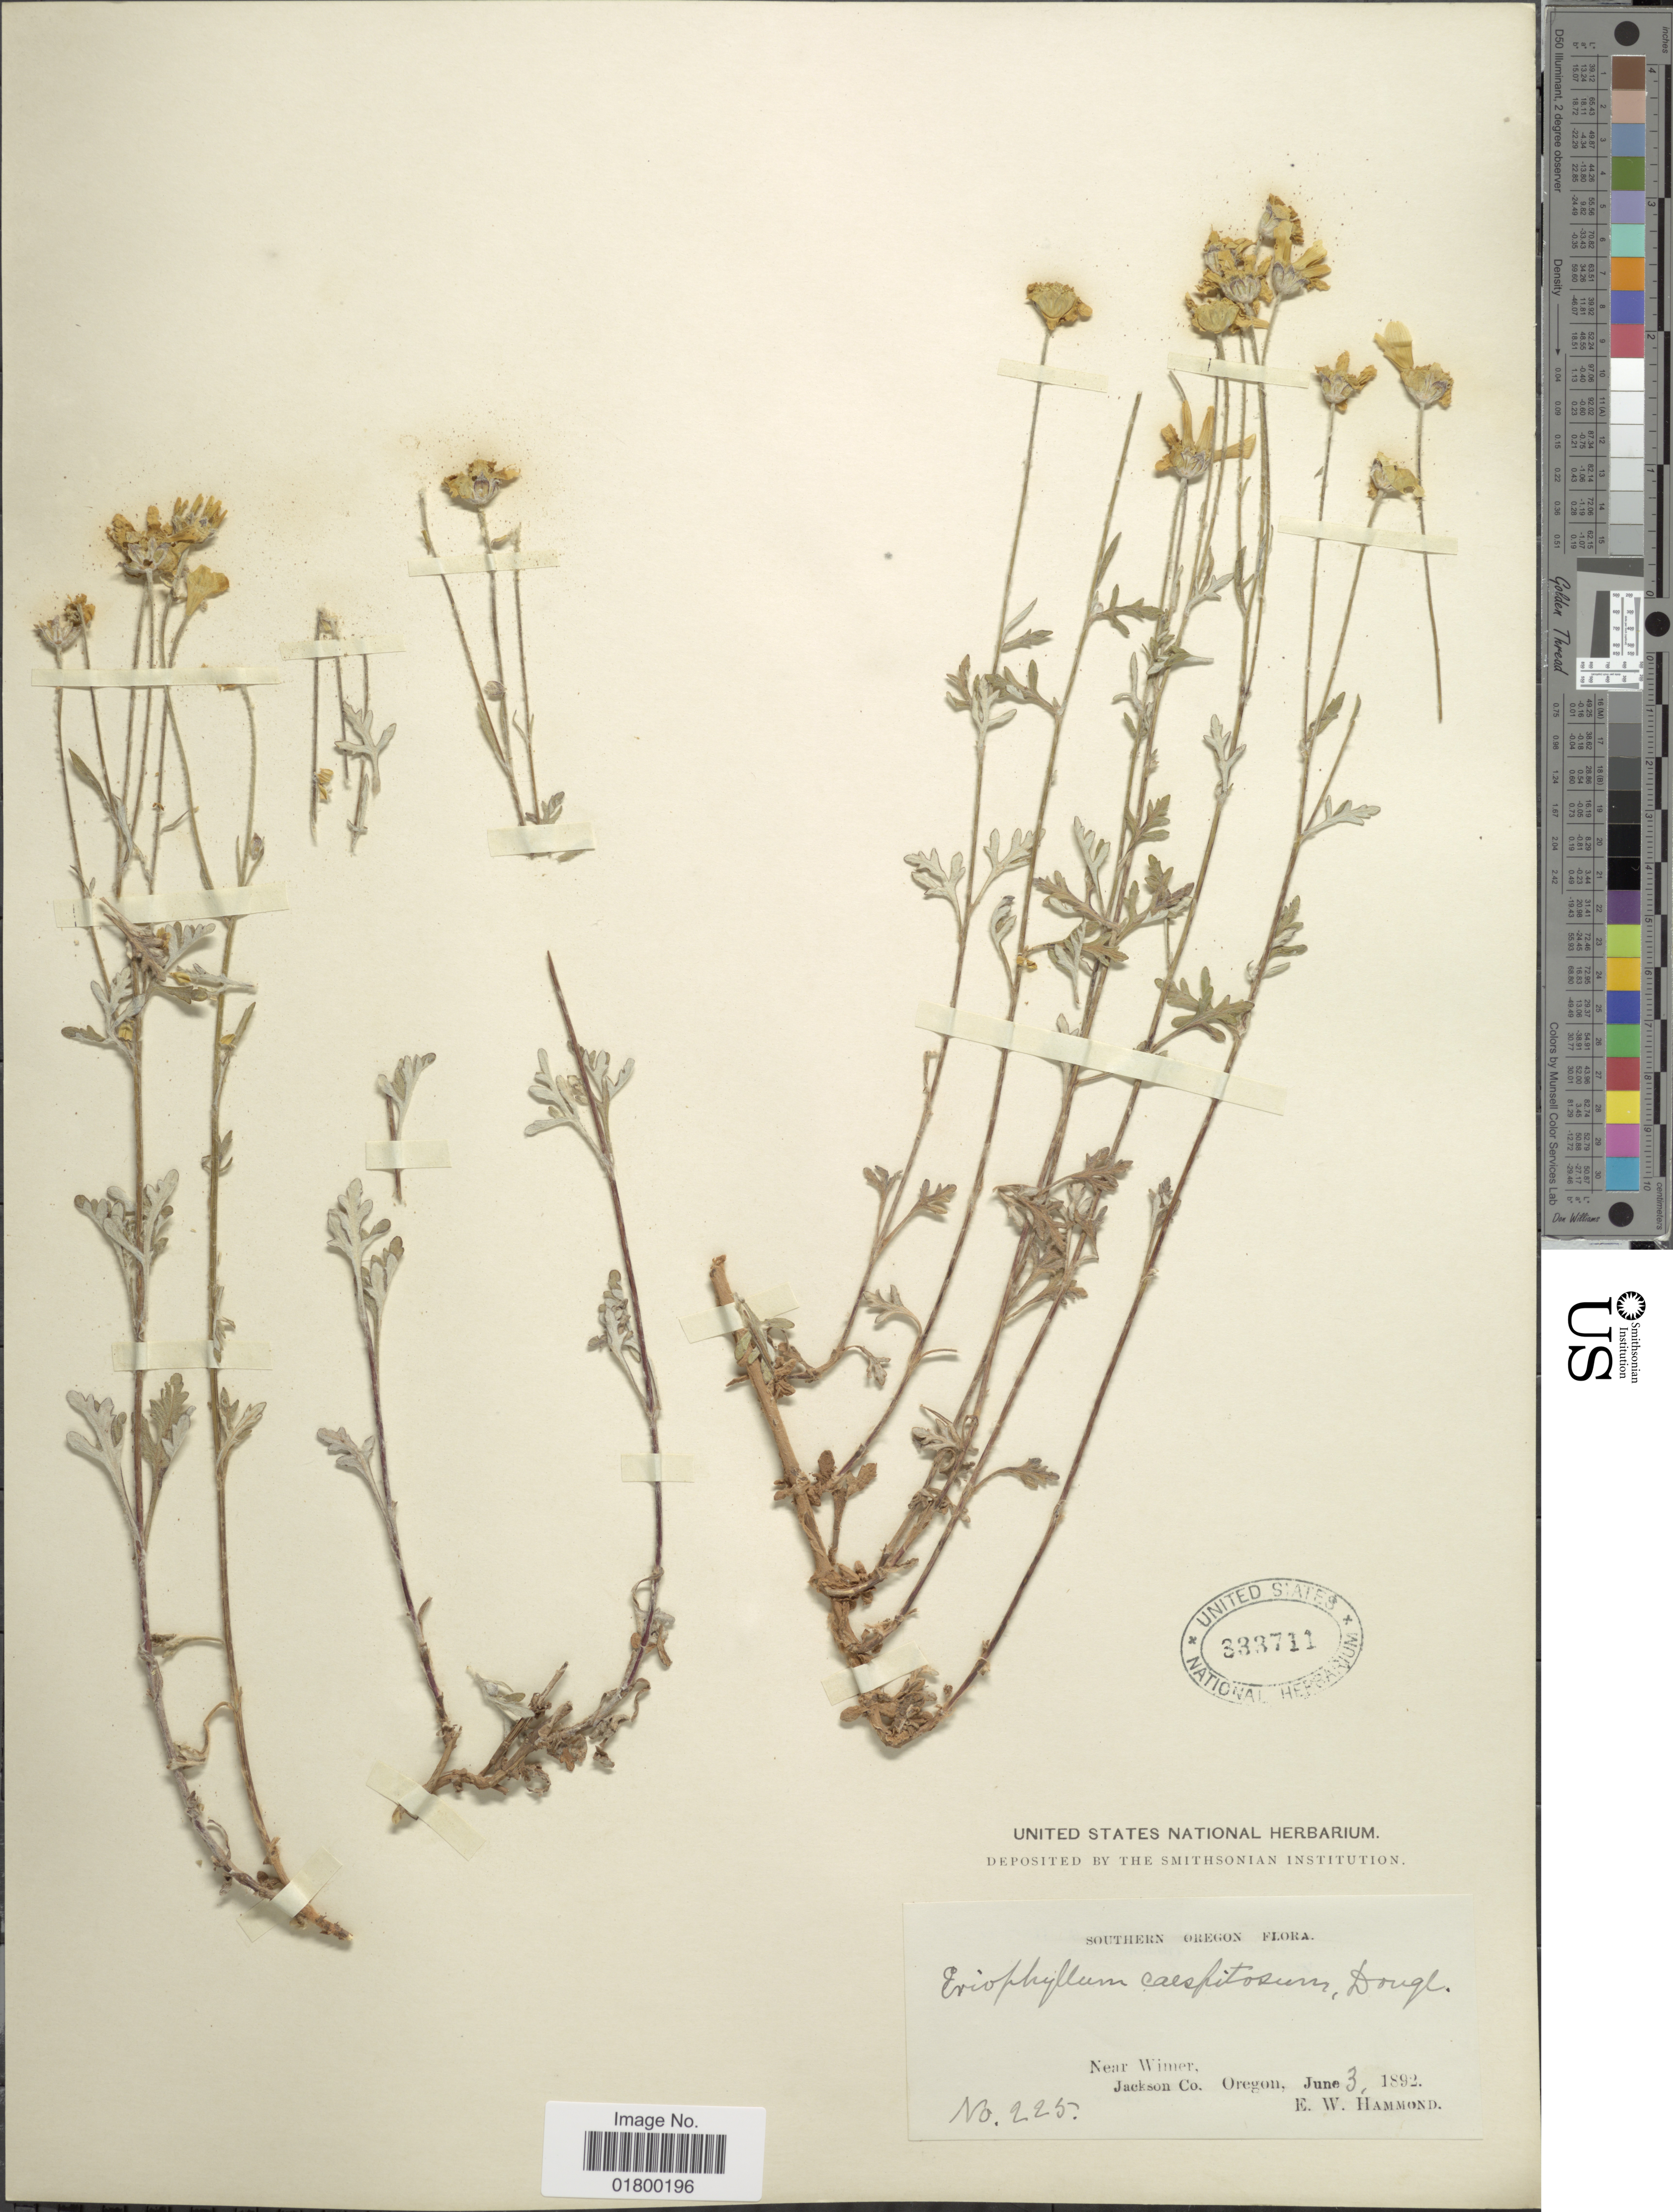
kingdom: Plantae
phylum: Tracheophyta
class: Magnoliopsida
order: Asterales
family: Asteraceae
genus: Eriophyllum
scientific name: Eriophyllum lanatum var. achillioides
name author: (DC.) Jeps.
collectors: E. Hammond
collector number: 225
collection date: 1892-06-03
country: United States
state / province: Oregon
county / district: Jackson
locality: Southern Oregon, Near Wimer, Jackson Co.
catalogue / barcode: US 333711